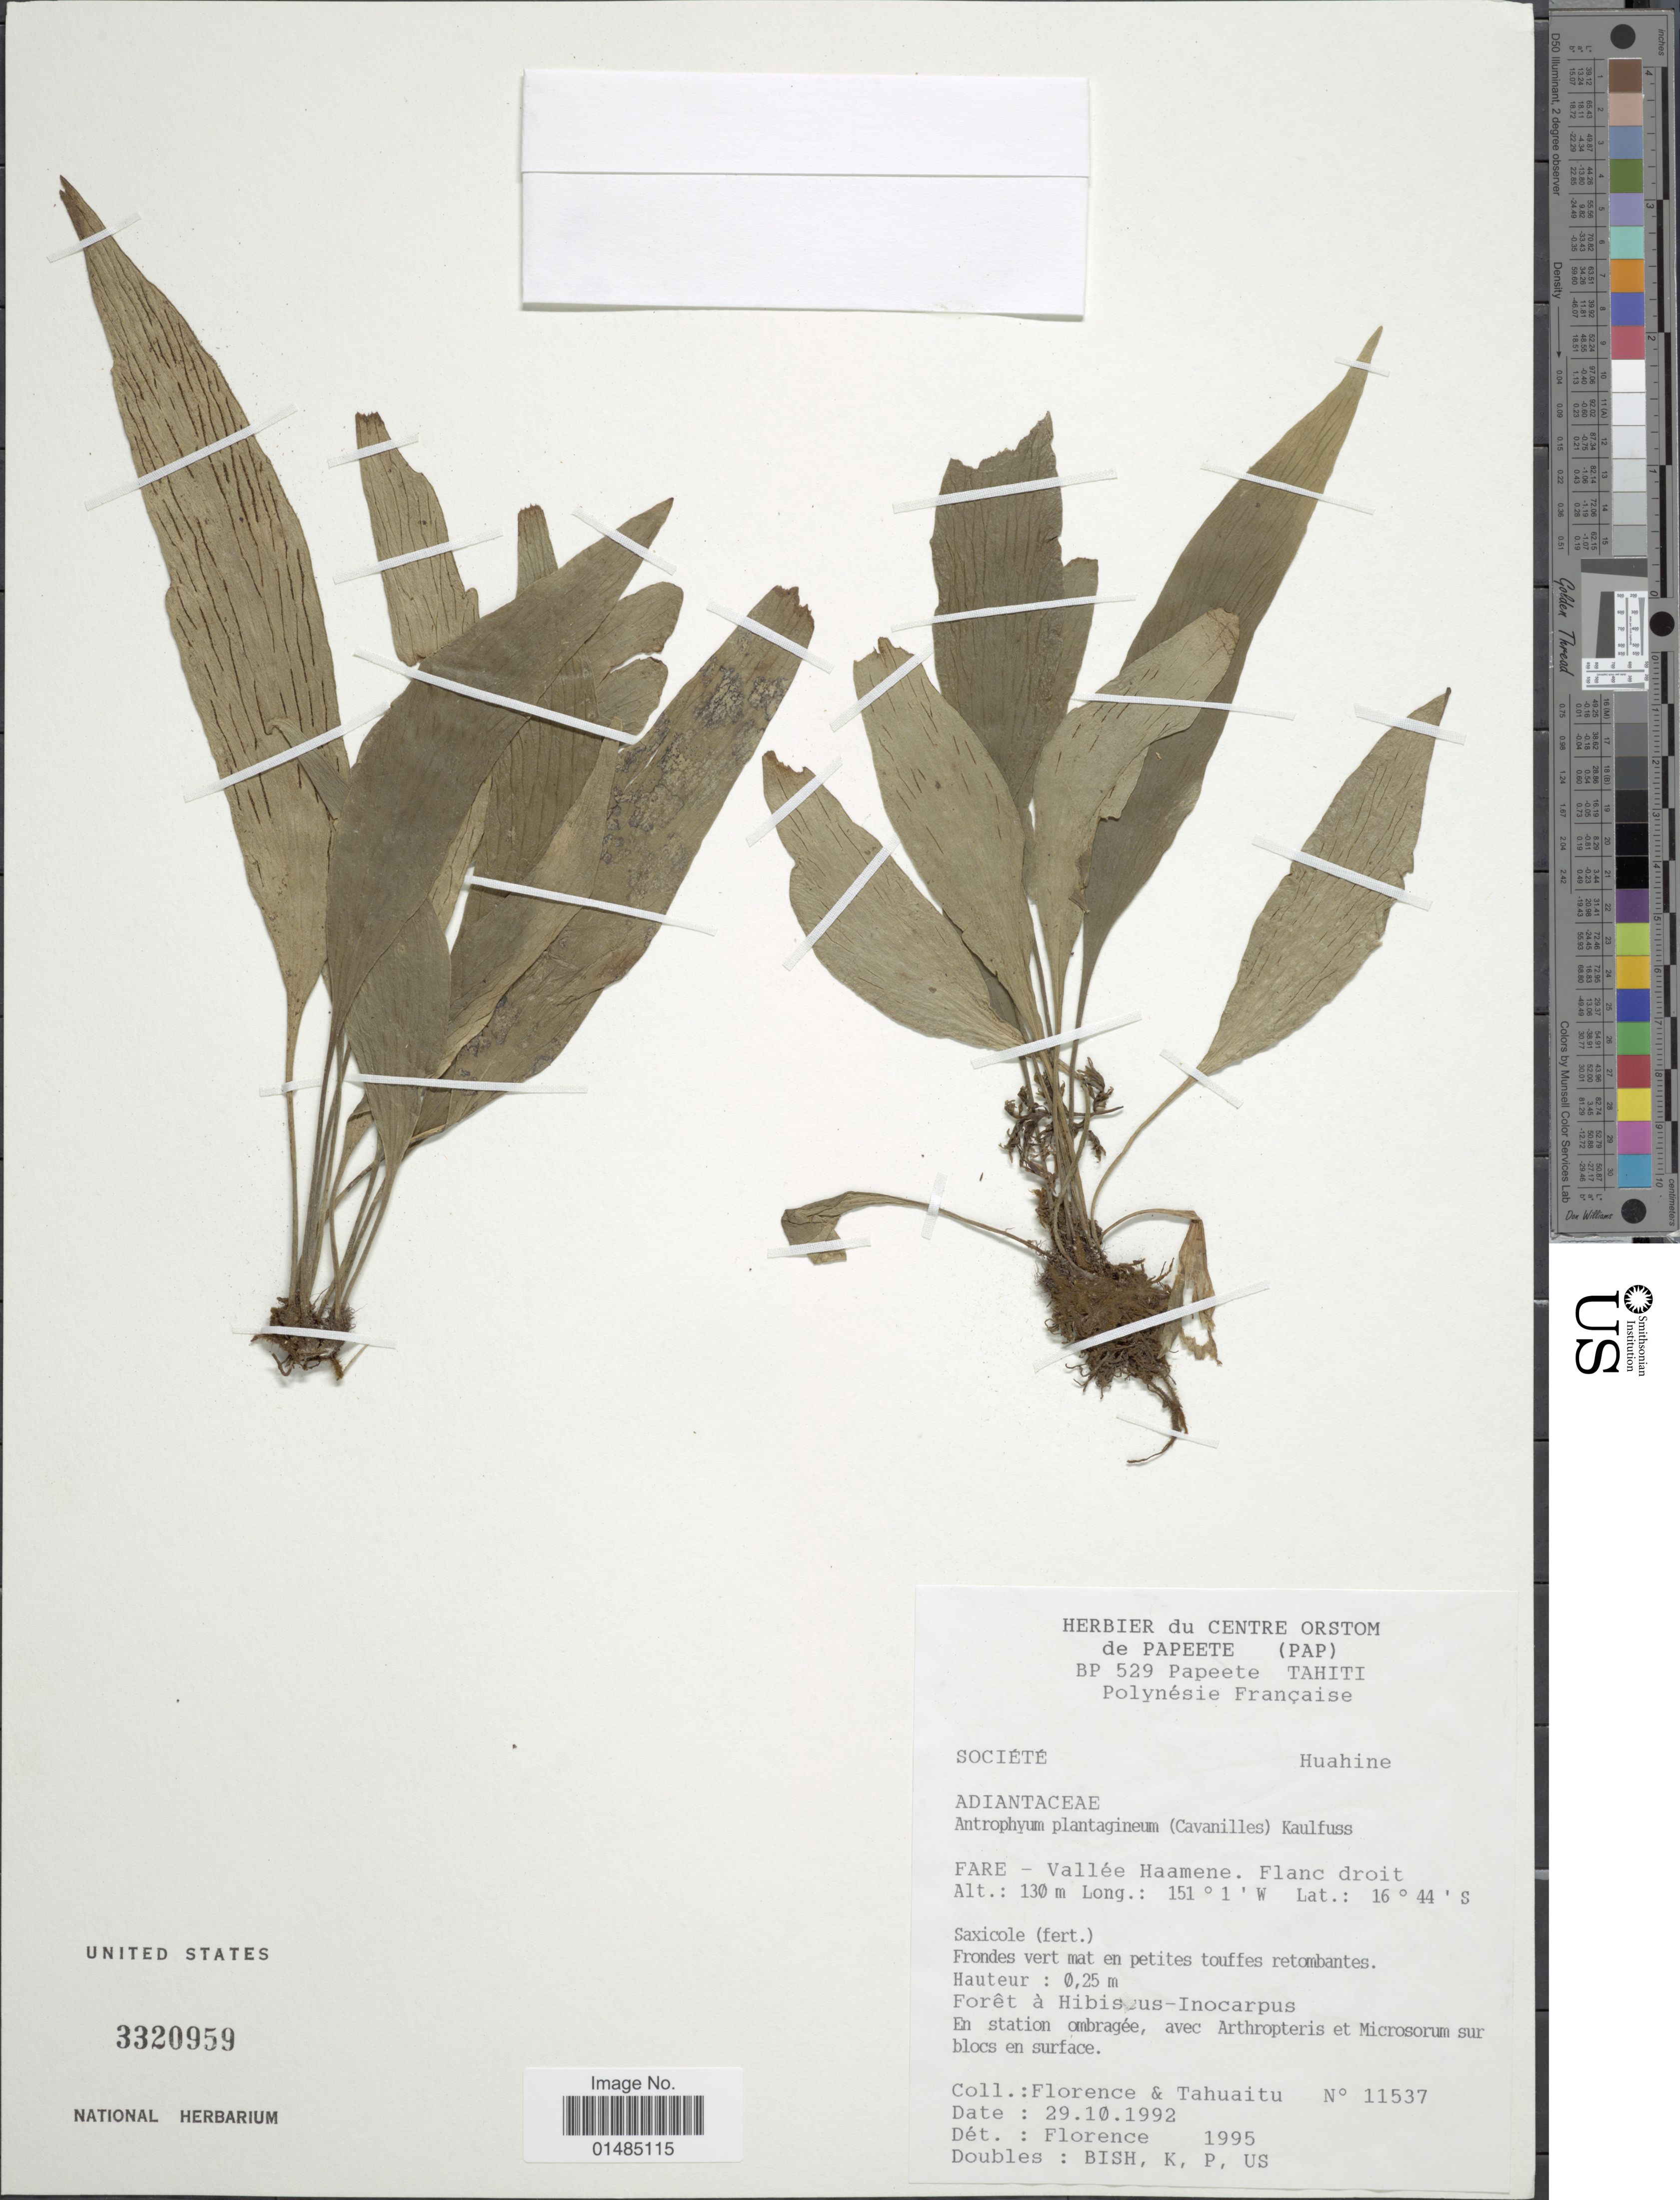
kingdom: Plantae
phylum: Tracheophyta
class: Polypodiopsida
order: Polypodiales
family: Pteridaceae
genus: Antrophyum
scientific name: Antrophyum plantagineum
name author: (Cav.) Kaulf.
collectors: -. Florence & -. Tahuaitu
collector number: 11537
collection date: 1992-10-29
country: French Polynesia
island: Huahine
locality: Société, Fare - Vallée Haamene, Flanc droit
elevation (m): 130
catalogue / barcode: US 3320959